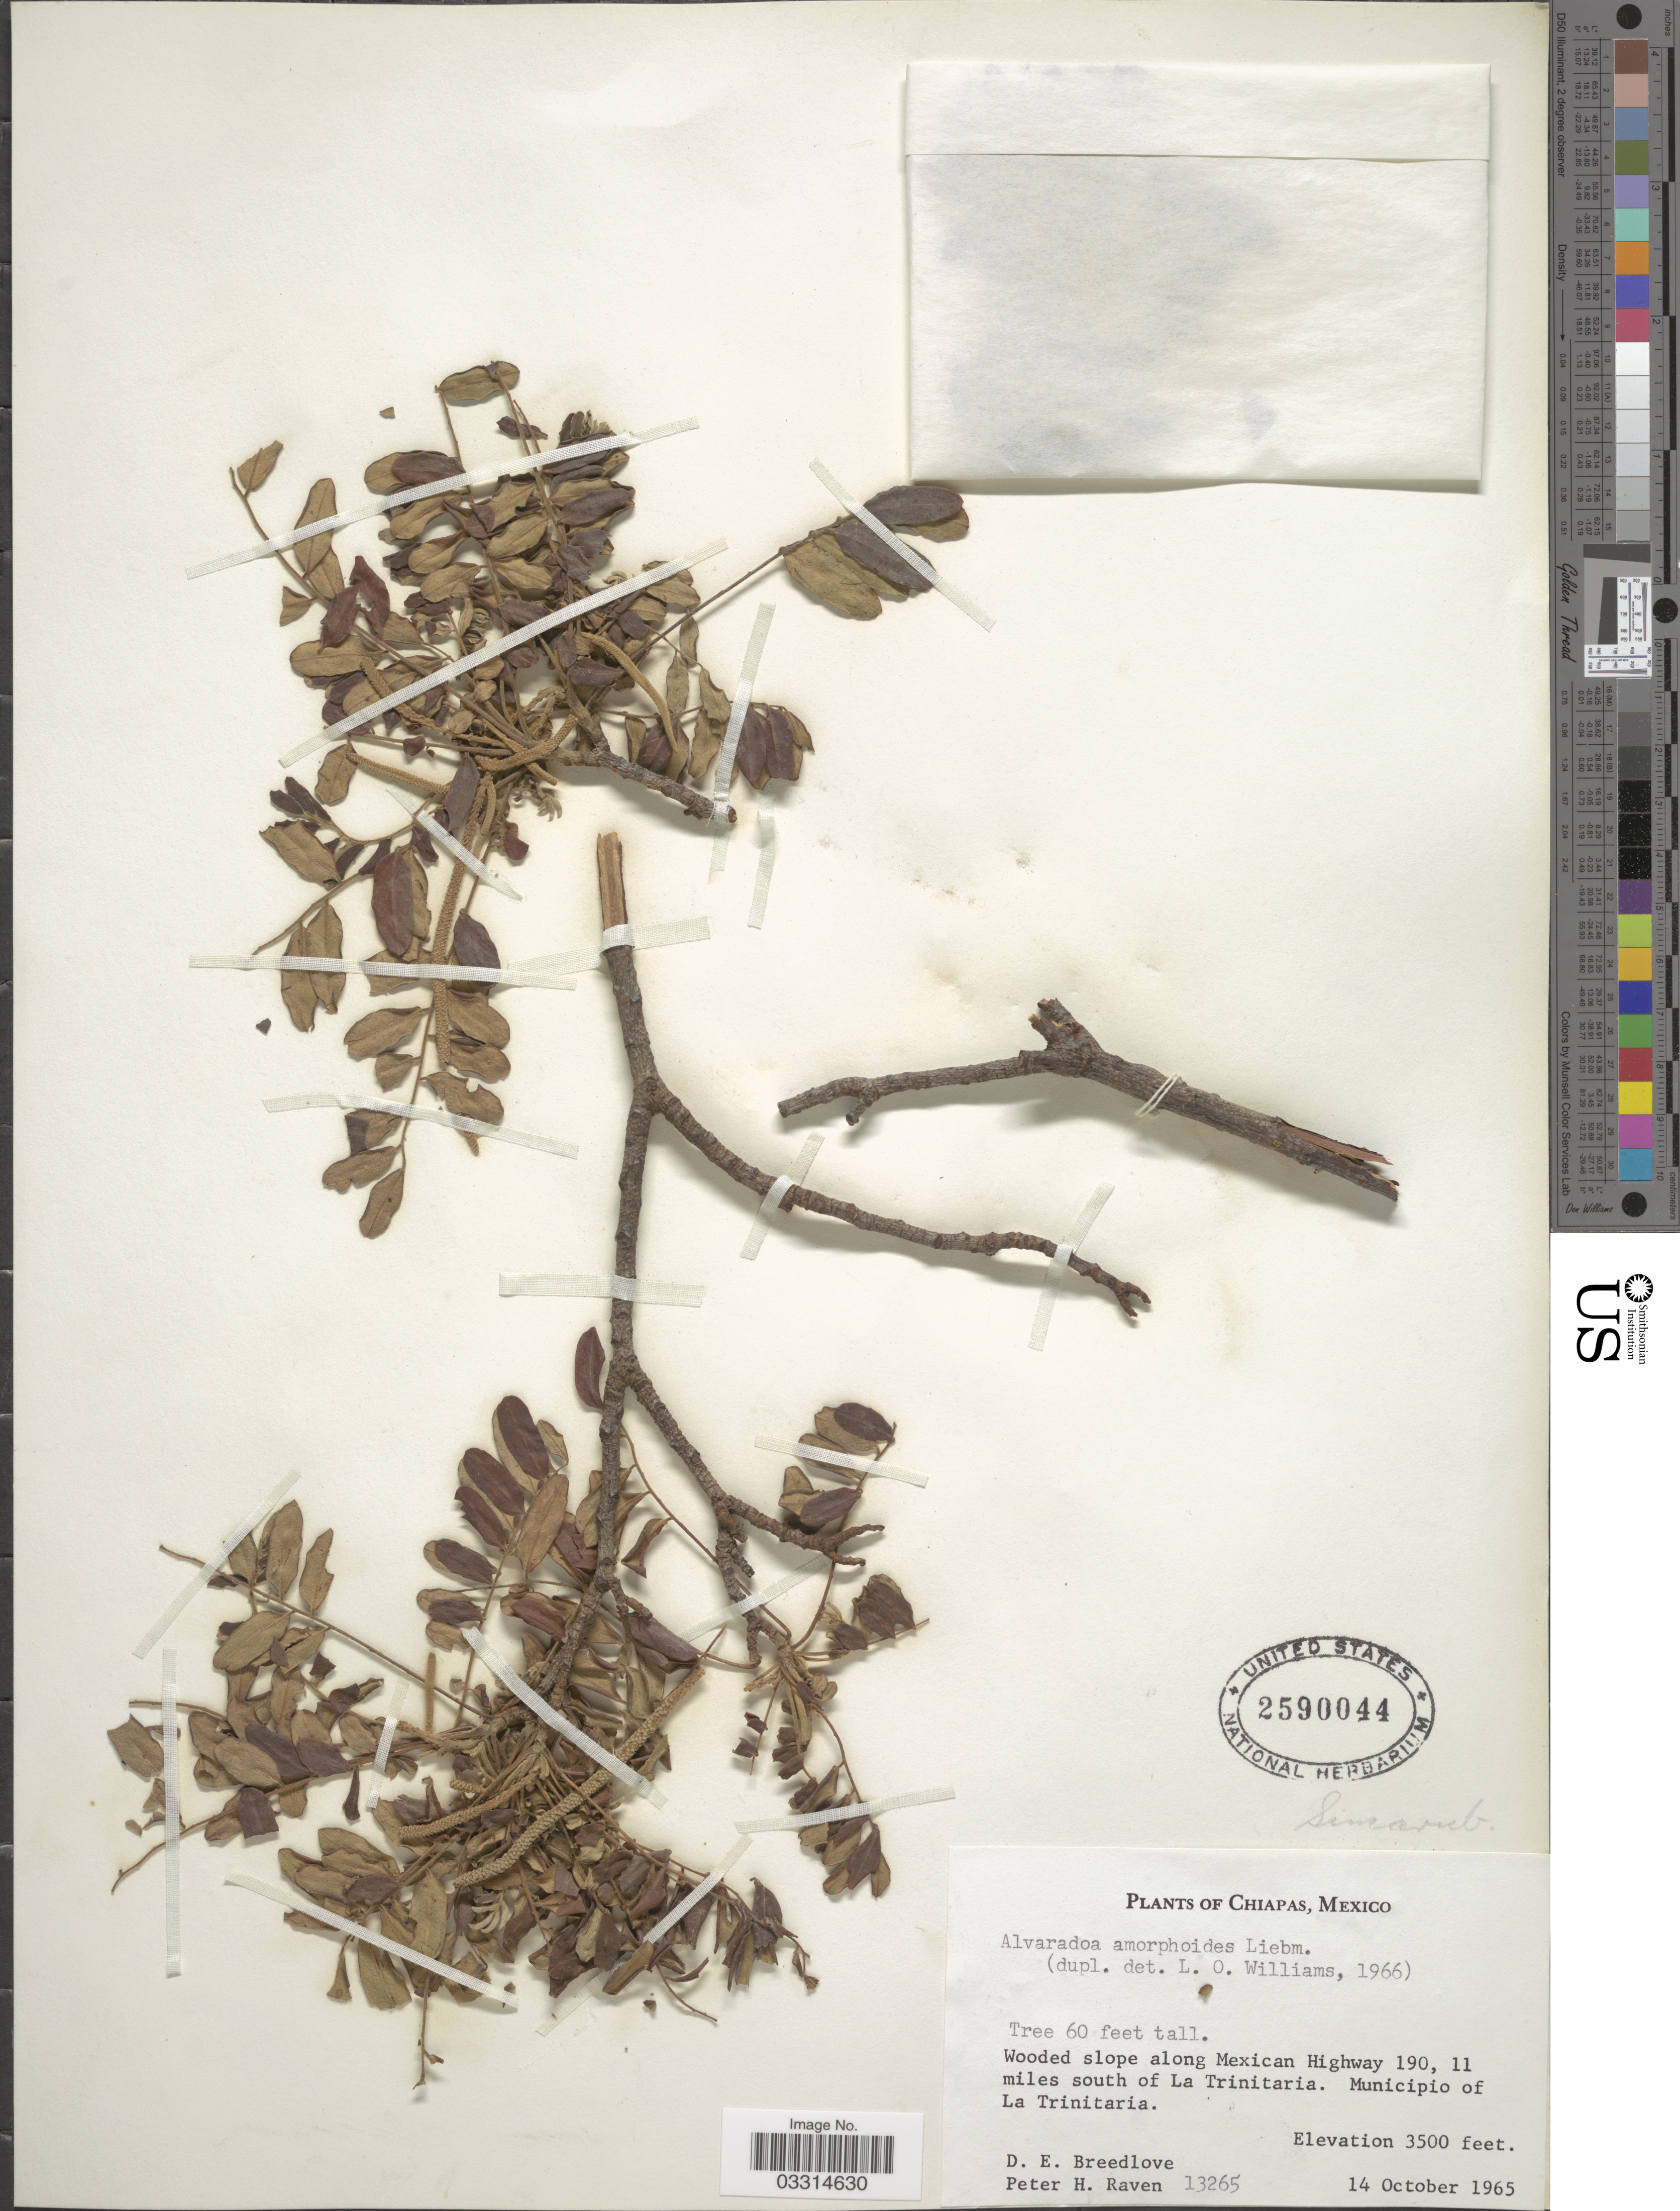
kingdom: Plantae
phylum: Tracheophyta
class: Magnoliopsida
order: Picramniales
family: Picramniaceae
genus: Alvaradoa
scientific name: Alvaradoa amorphoides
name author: Liebm.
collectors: D. E. Breedlove & P. Raven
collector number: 13265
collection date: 1965-10-14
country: Mexico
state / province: Chiapas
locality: Wooded slope along Mexican Highway 190, 11 miles south of La Tirnitaria. Municipio of La Trinitaria.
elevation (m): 1067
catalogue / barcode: US 2590044